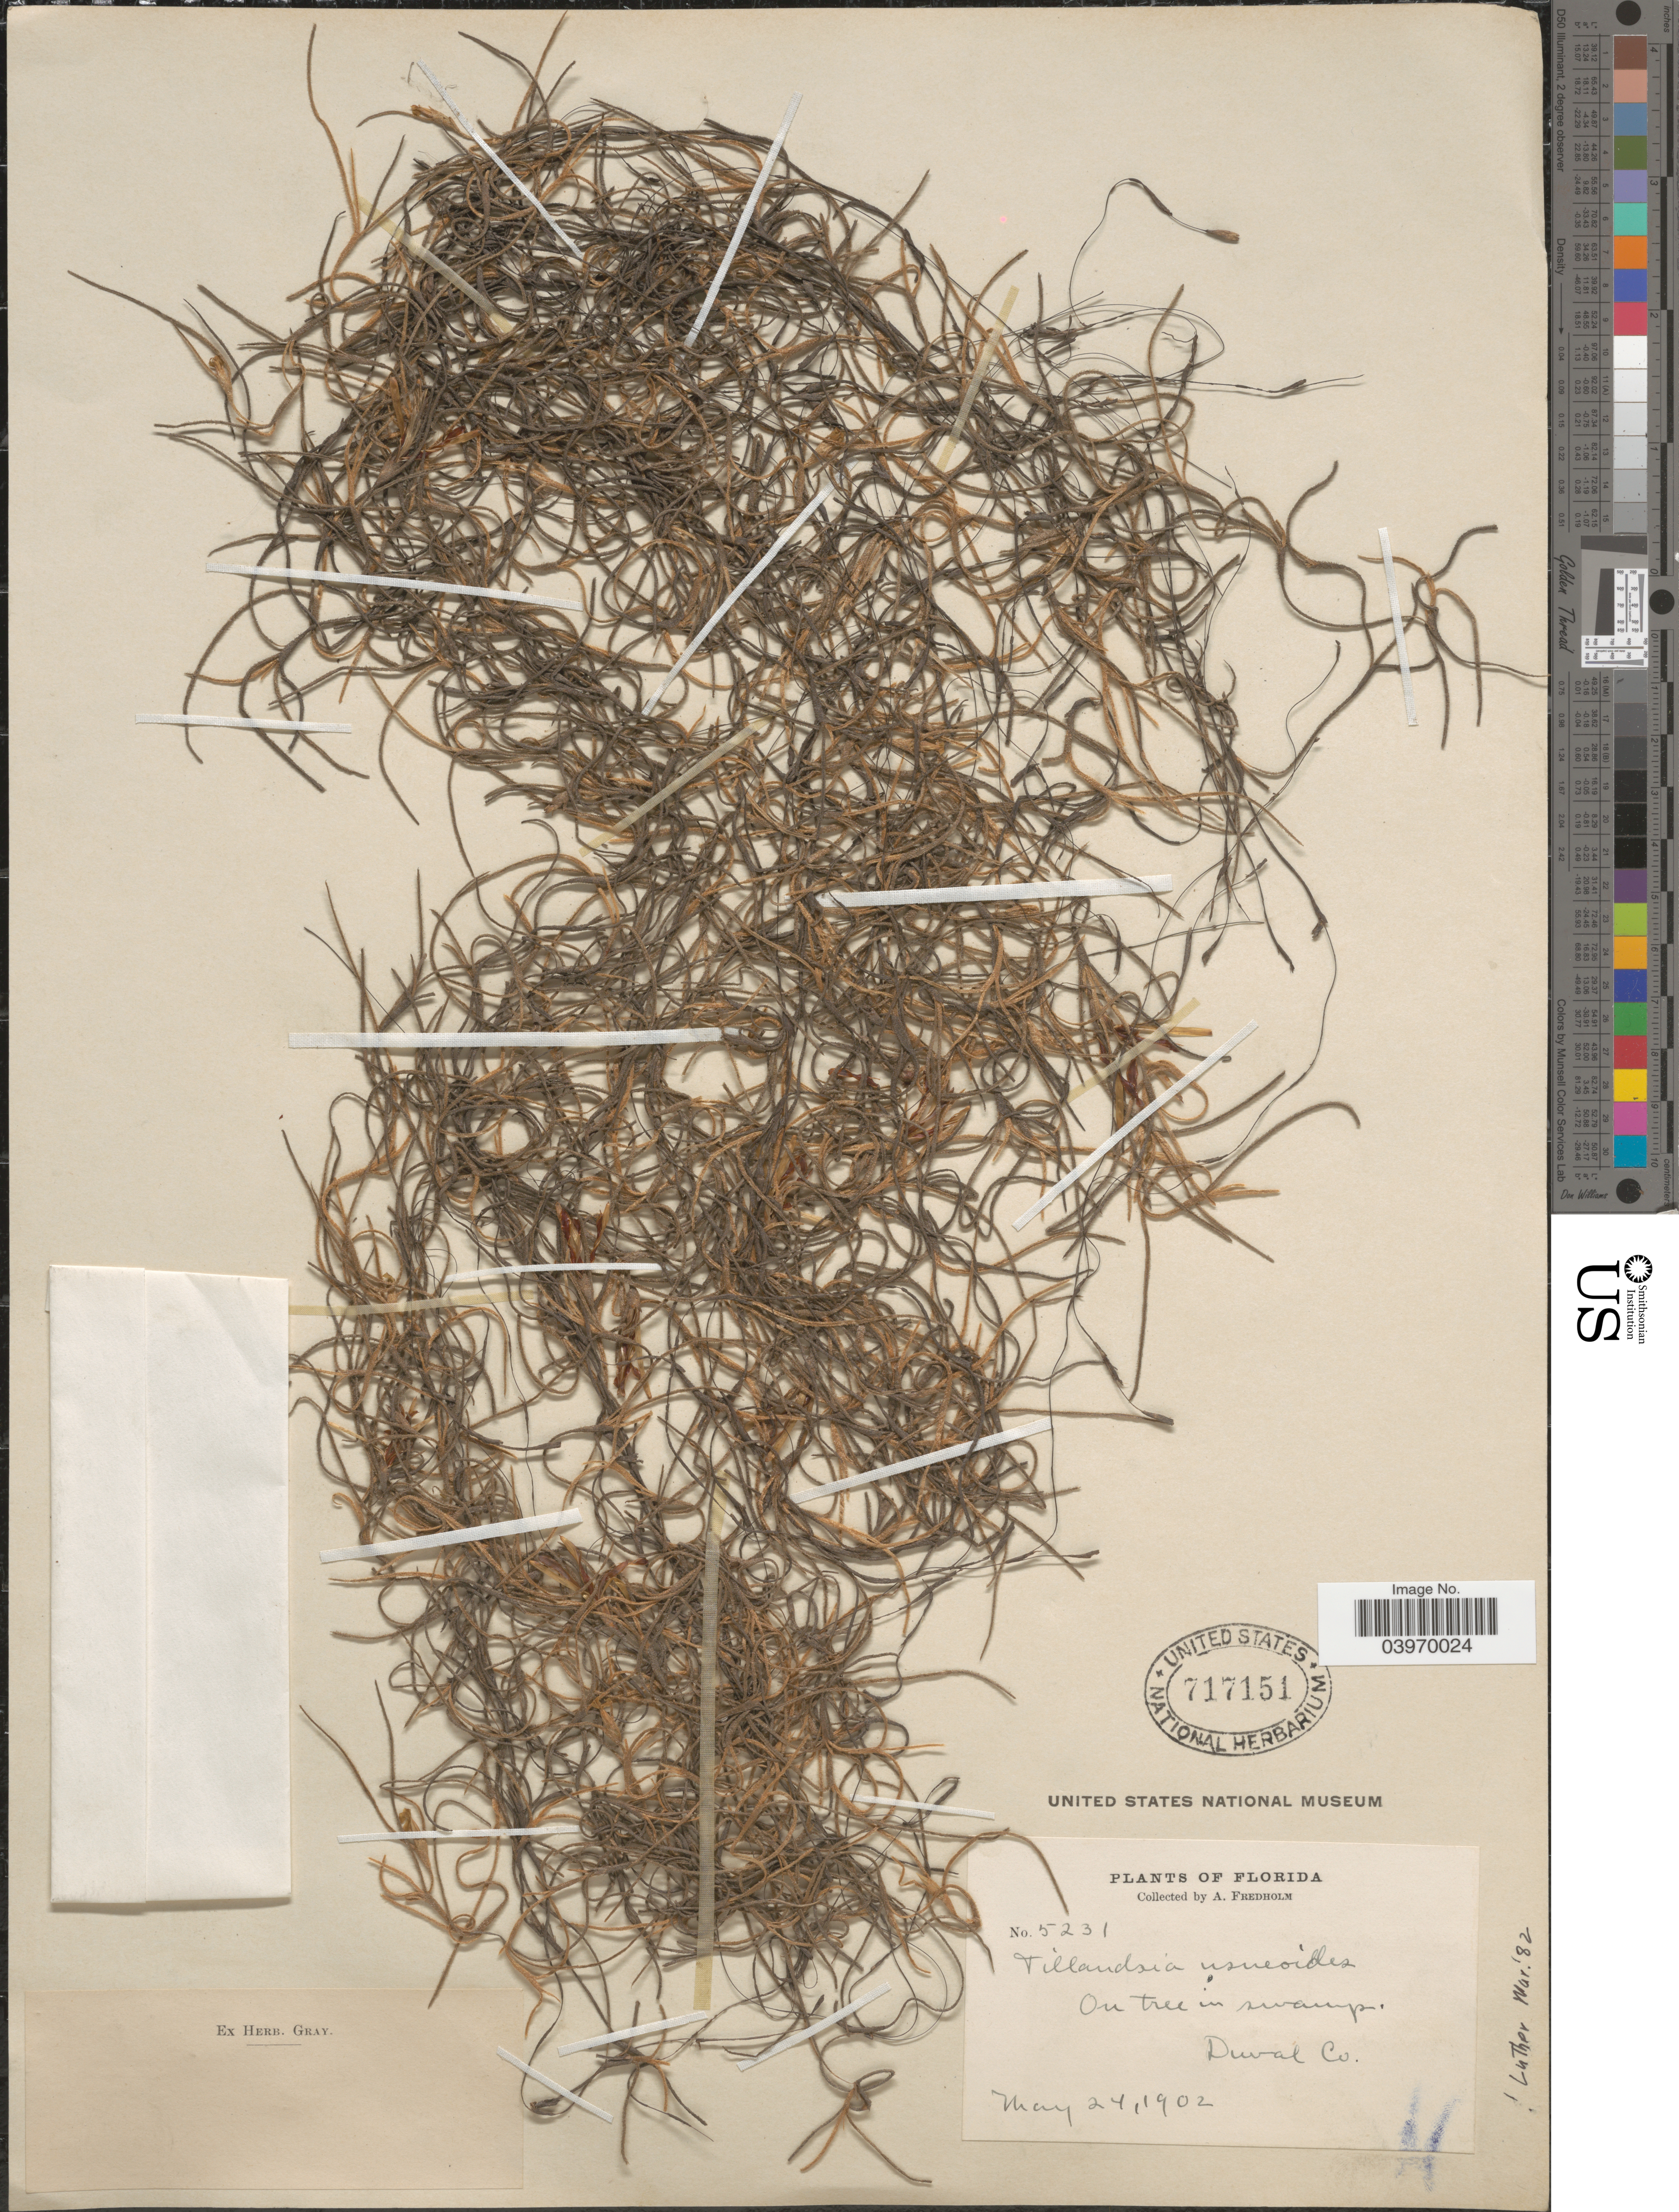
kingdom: Plantae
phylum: Tracheophyta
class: Liliopsida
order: Poales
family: Bromeliaceae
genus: Tillandsia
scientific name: Tillandsia usneoides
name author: (L.) L.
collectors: A. Fredholm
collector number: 5231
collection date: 1902-05-24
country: United States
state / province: Florida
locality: Duval Co.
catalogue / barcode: US 717151